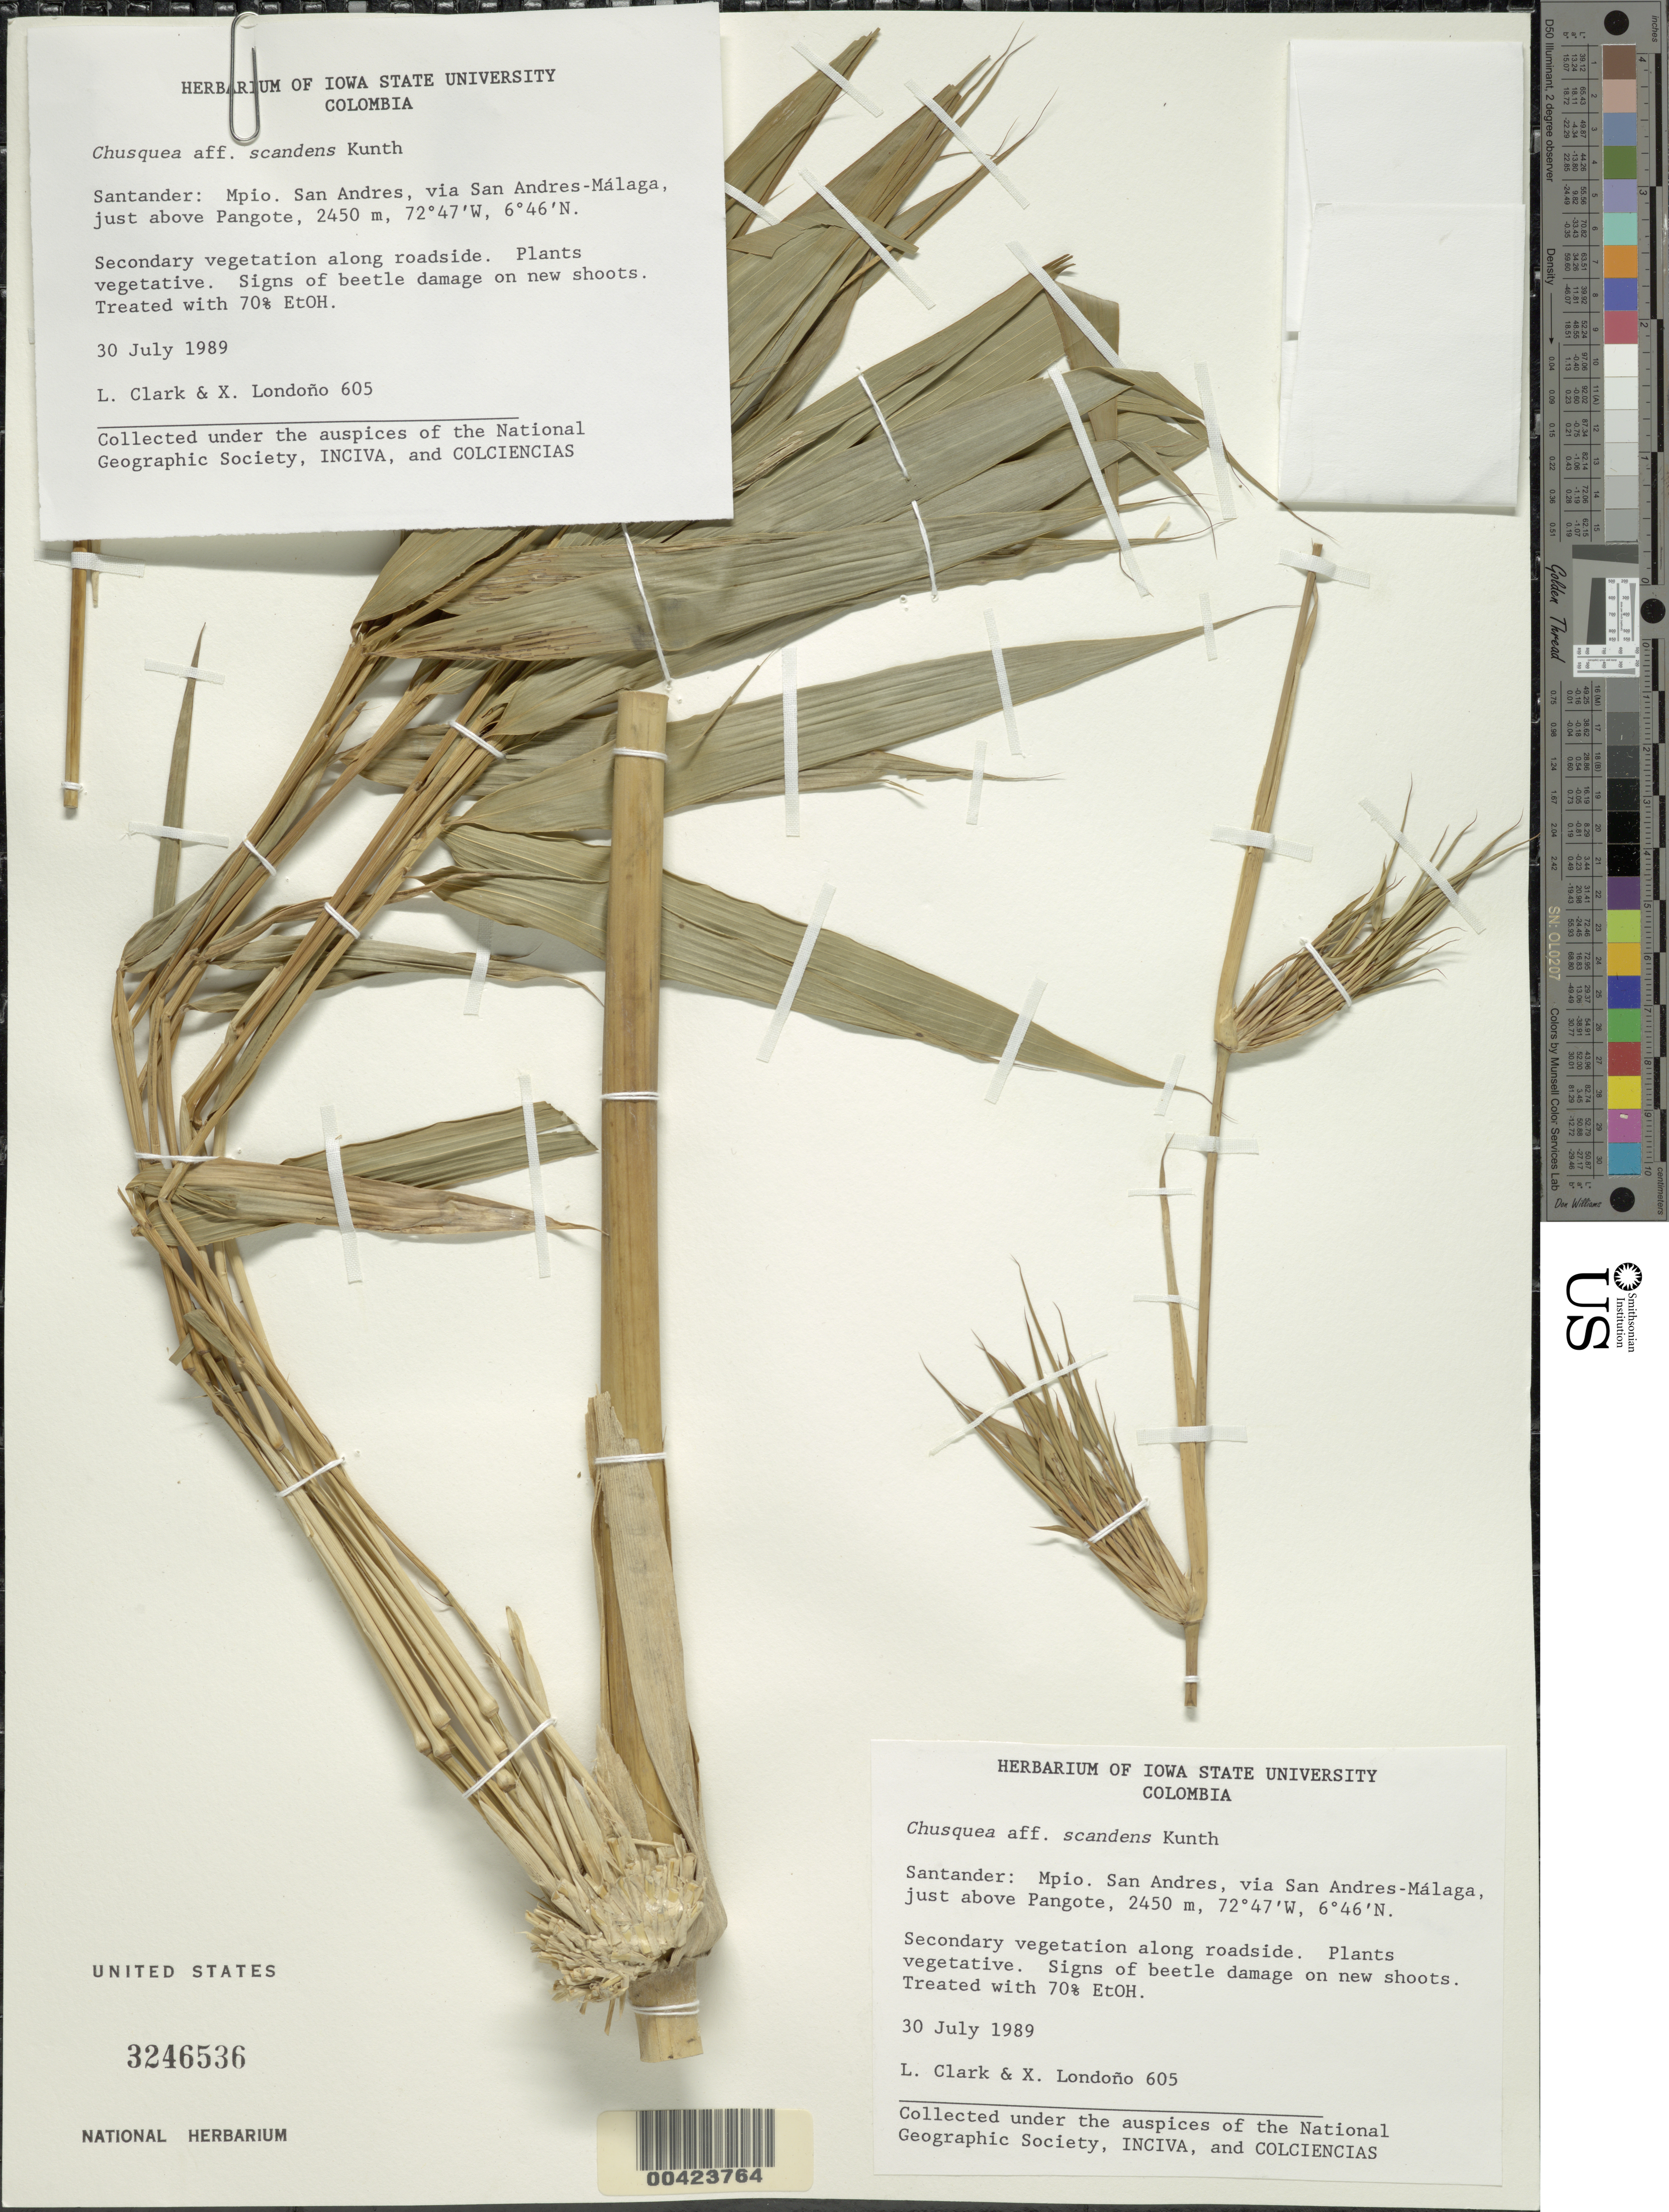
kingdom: Plantae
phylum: Tracheophyta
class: Liliopsida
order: Poales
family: Poaceae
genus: Chusquea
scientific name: Chusquea scandens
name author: Kunth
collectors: L. G. Clark & X. Londoño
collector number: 605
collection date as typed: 30 Jul 1989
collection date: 1989-07-30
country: Colombia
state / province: Santander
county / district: San Andrés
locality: Pangote, just above; via San Andreas - Malaga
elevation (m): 2450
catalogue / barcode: US 3246536